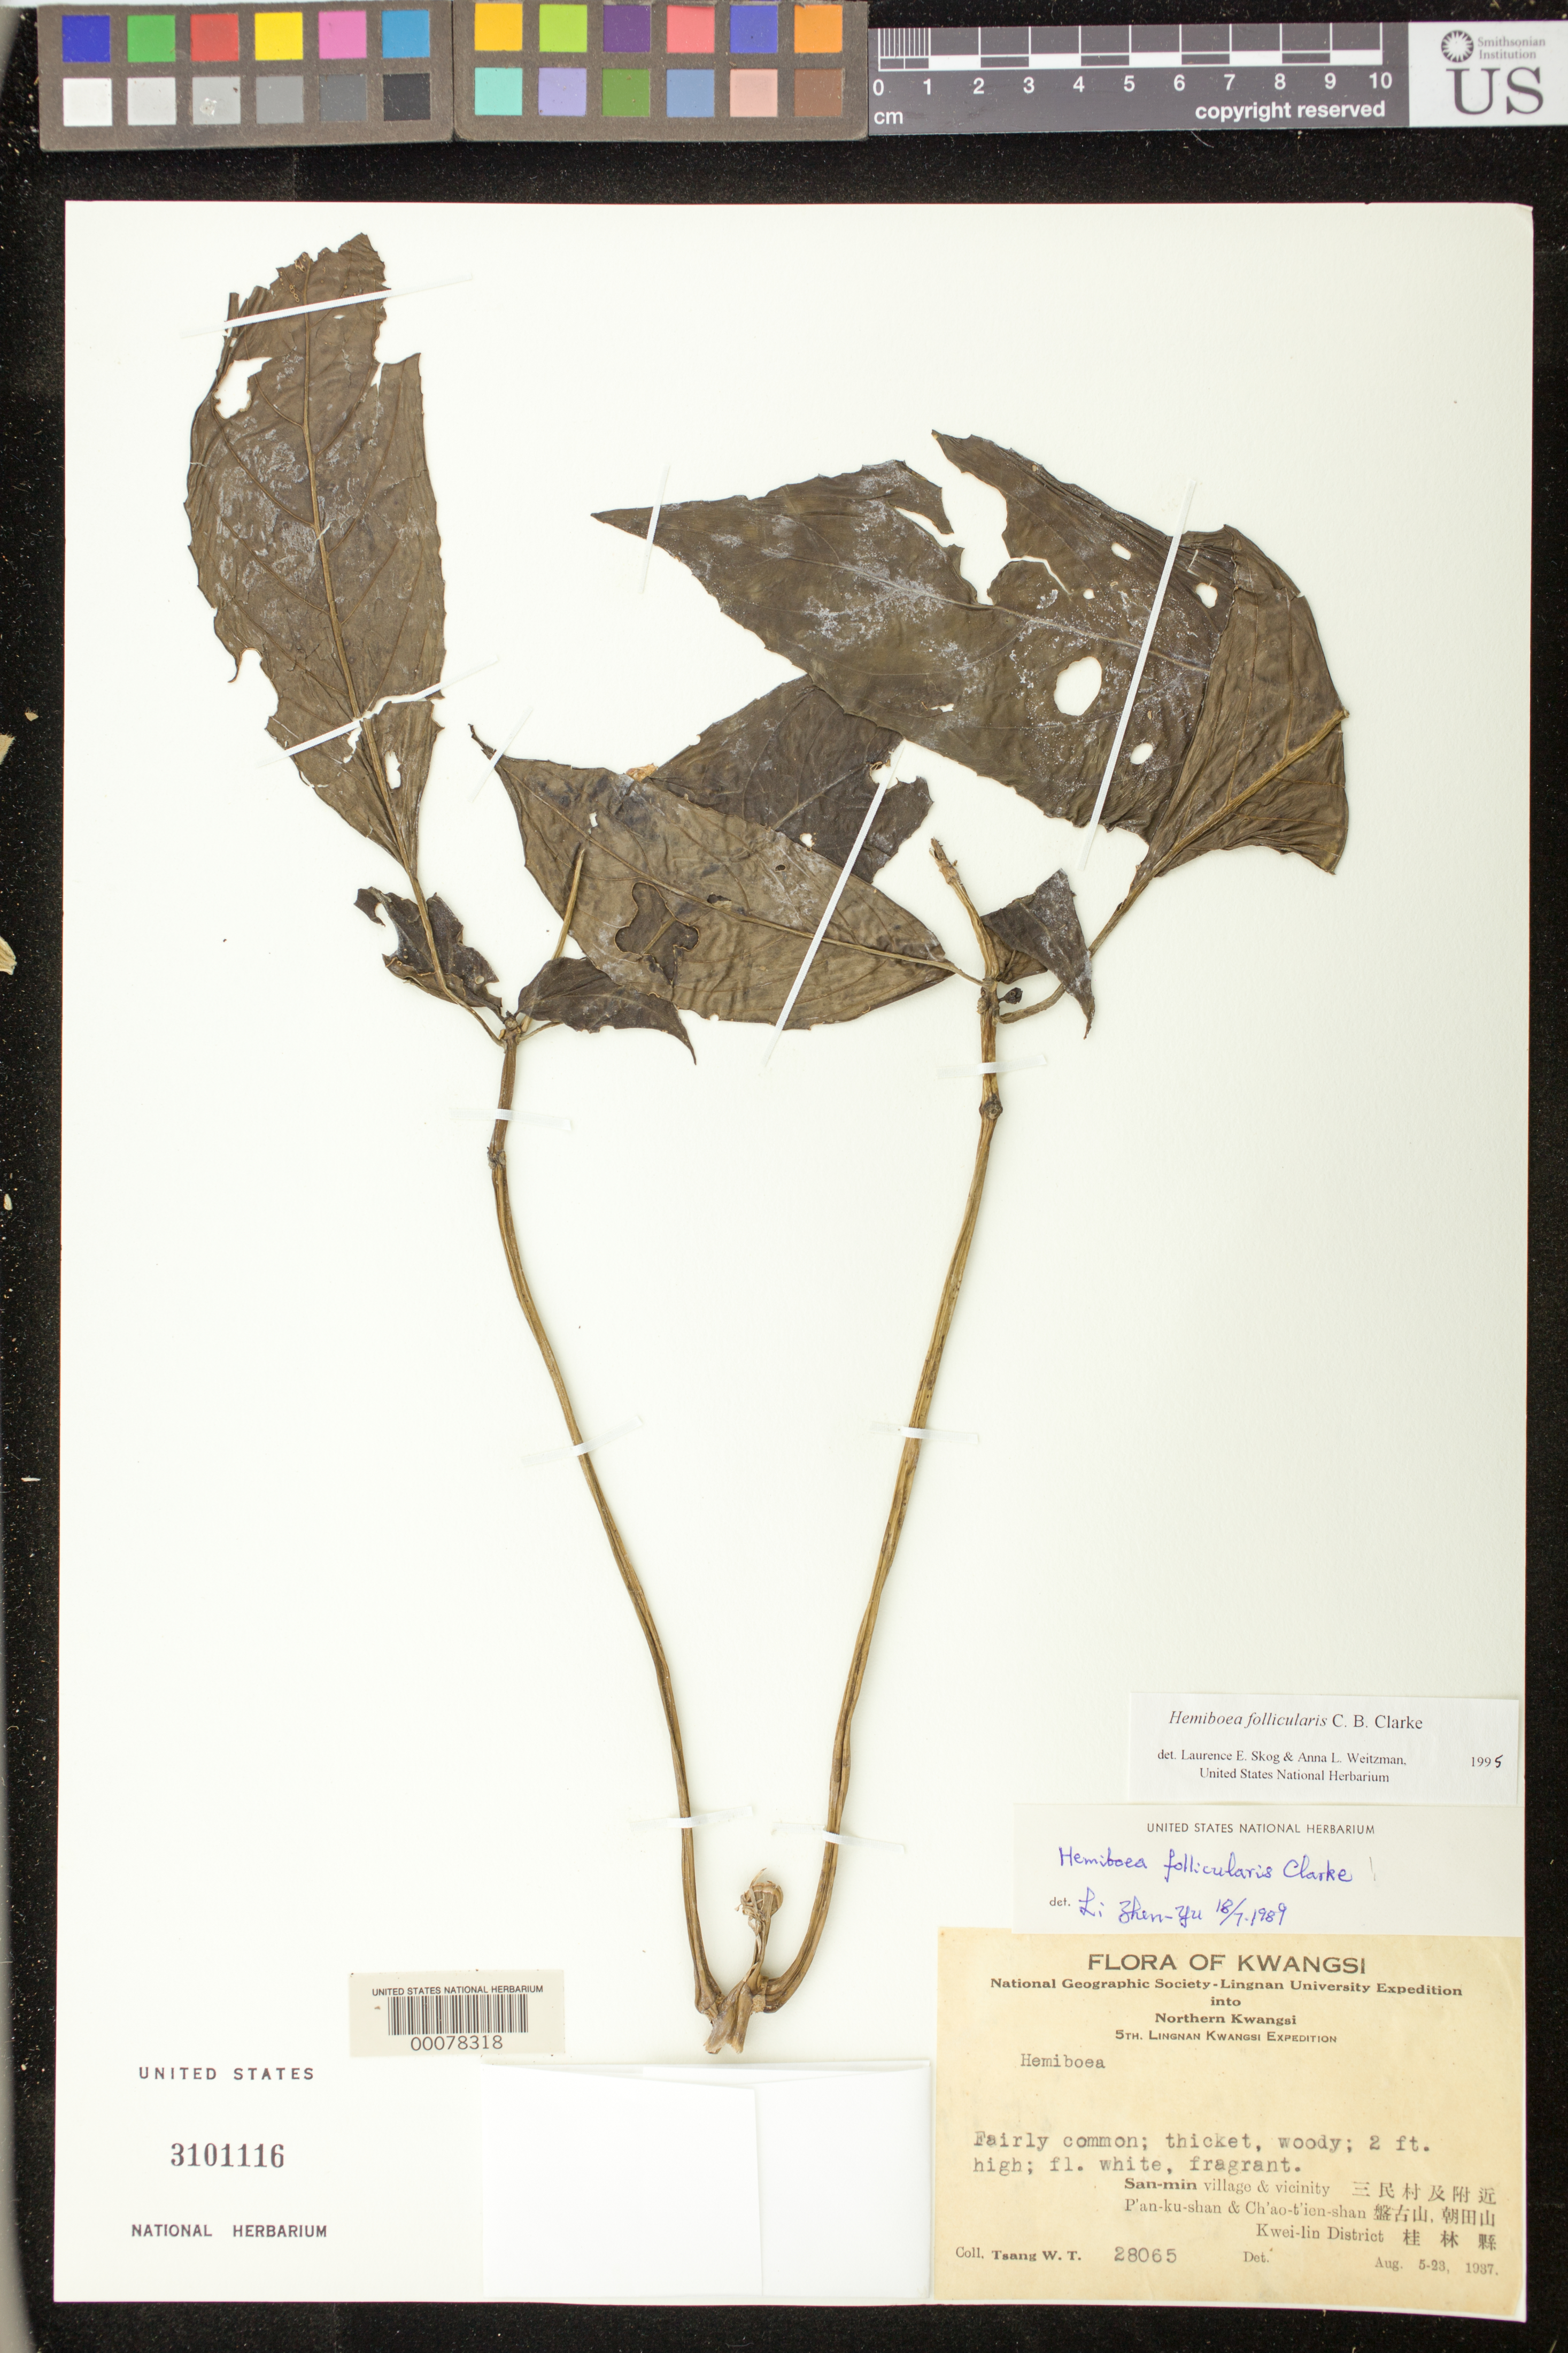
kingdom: Plantae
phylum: Tracheophyta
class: Magnoliopsida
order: Lamiales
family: Gesneriaceae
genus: Hemiboea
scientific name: Hemiboea follicularis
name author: C.B. Clarke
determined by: Zhen-yu, L.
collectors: W. T. Tsang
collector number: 28065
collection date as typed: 05-23 Aug 1937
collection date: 1937-08-05/1937-08-23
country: China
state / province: Guangxi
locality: Kwei-lin dist., San-min village & vicinity, p'an-ku-shan & ch'ao-t'ien-shan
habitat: Thicket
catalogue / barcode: US 3101116